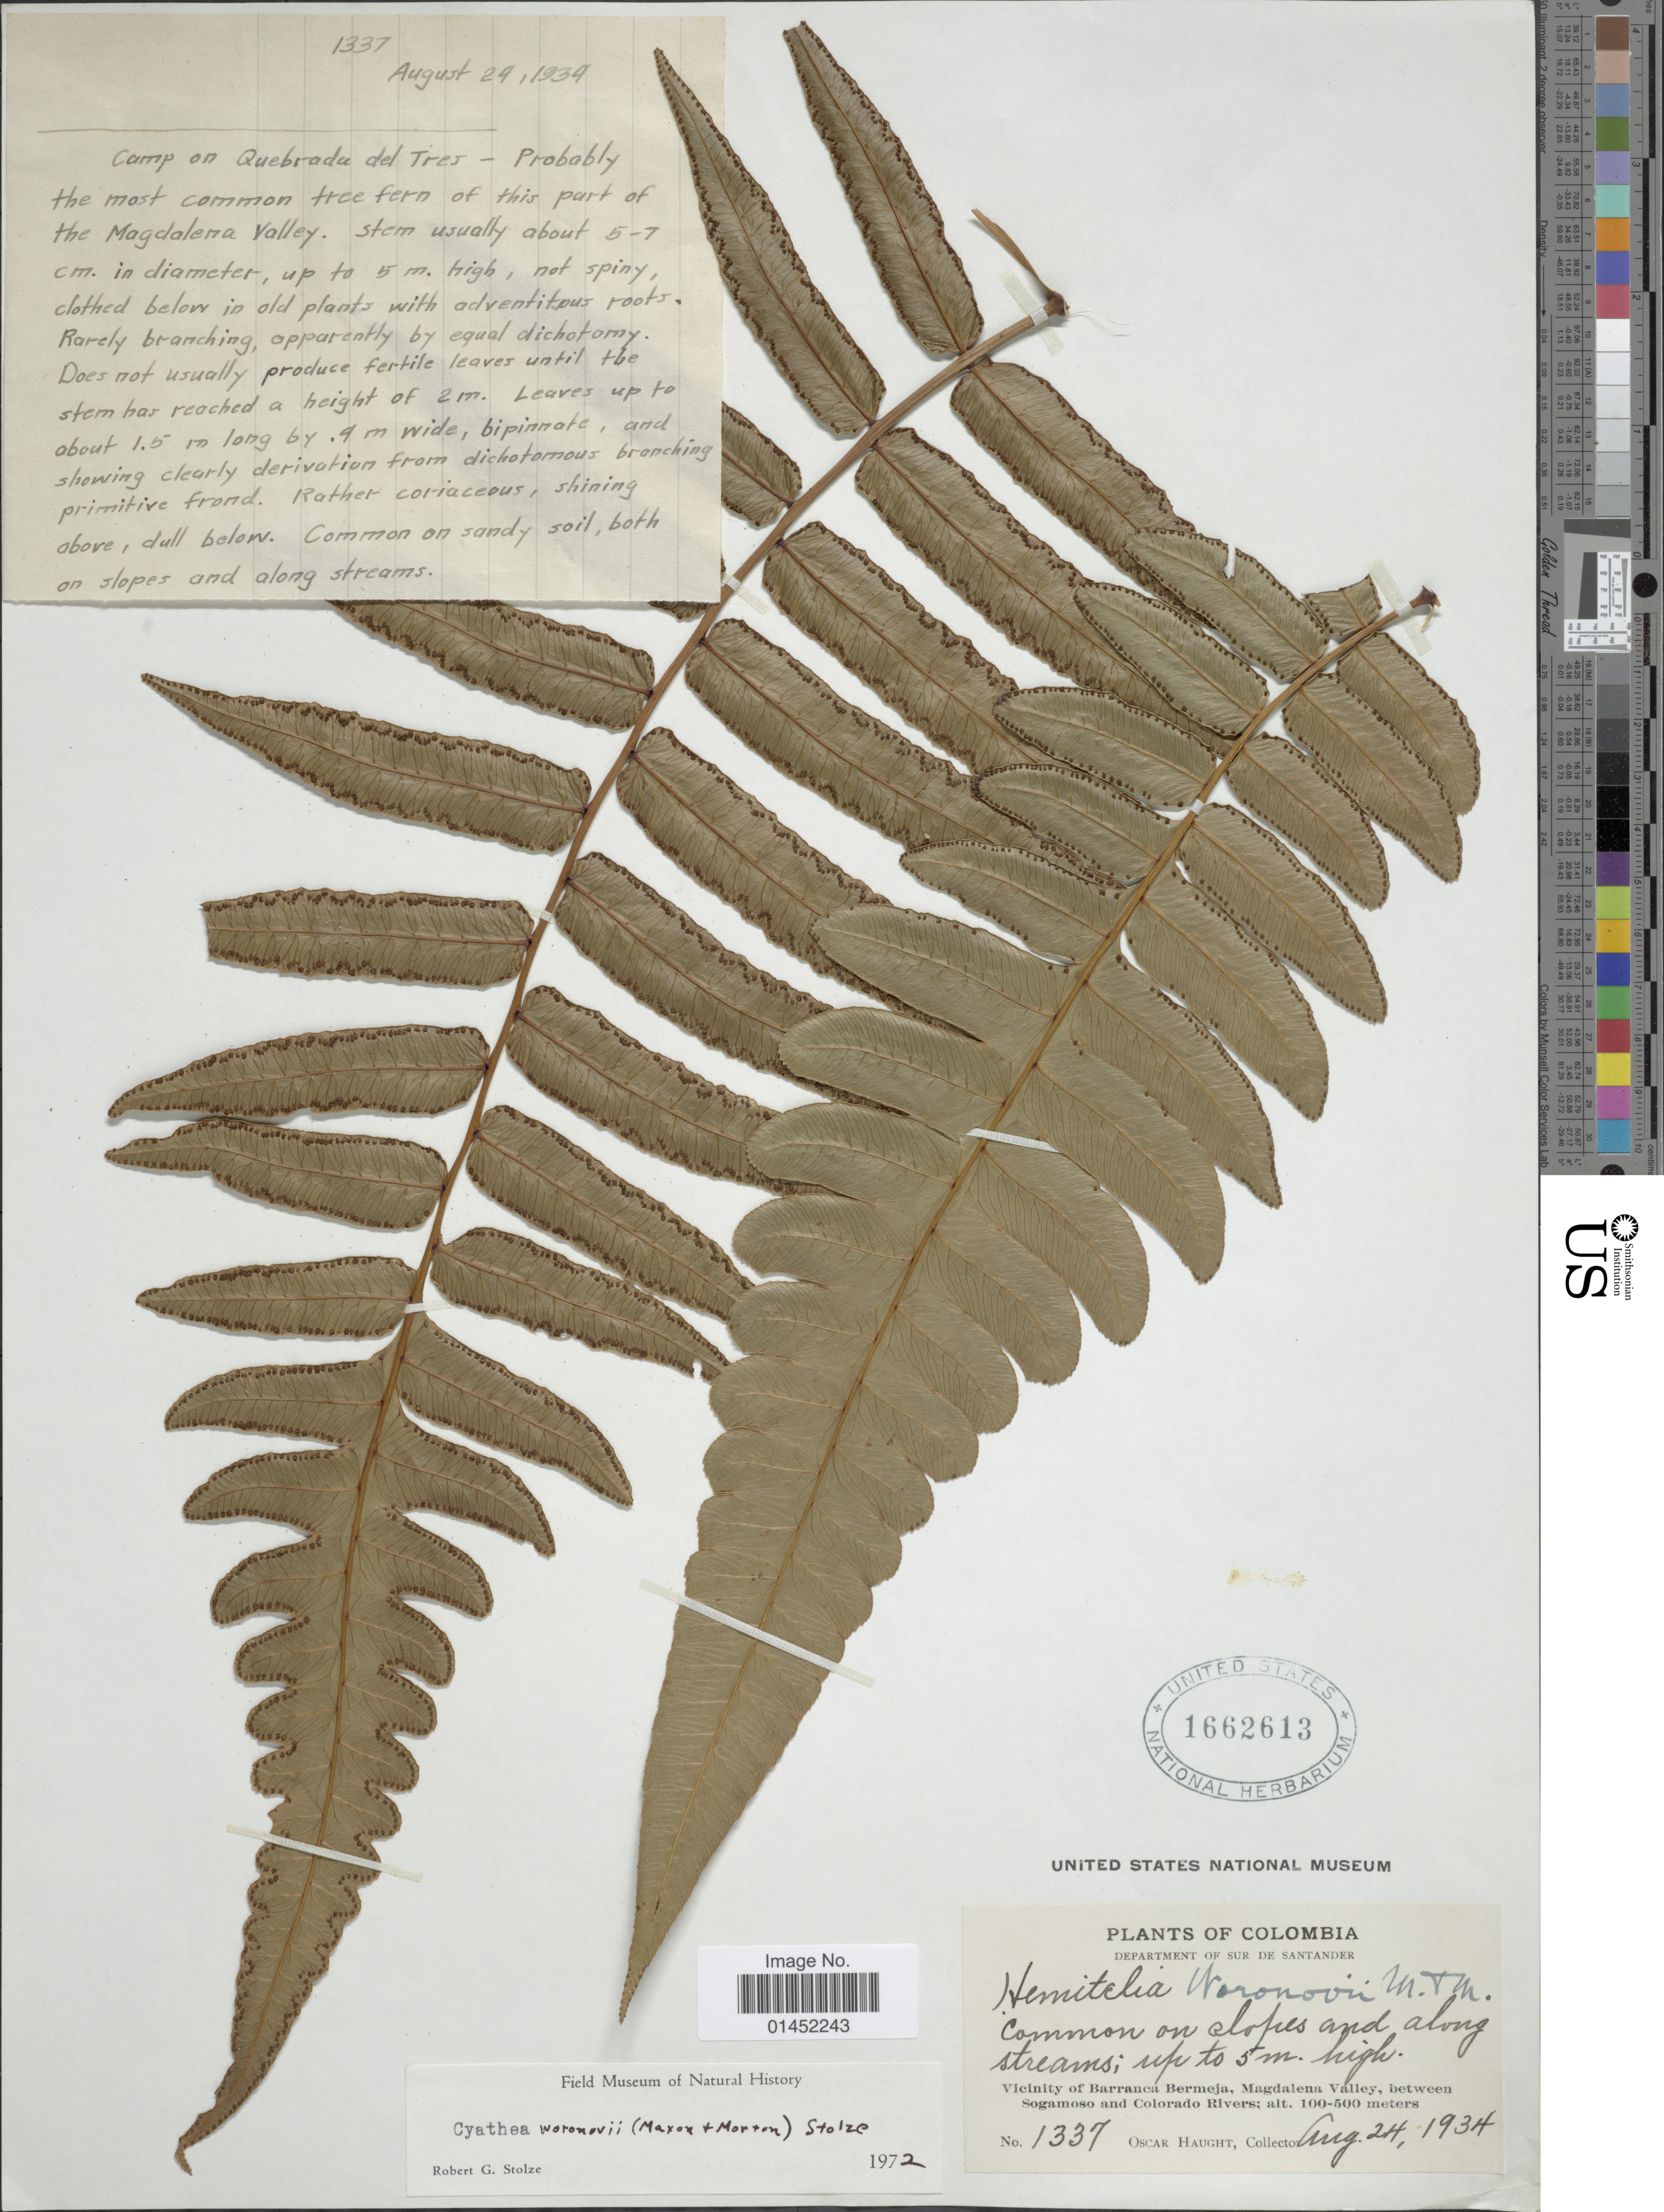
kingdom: Plantae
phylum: Tracheophyta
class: Polypodiopsida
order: Cyatheales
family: Cyatheaceae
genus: Cyathea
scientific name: Cyathea petiolata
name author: (Hook.) R.M. Tryon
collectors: O. L. Haught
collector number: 1337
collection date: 1934-08-24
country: Colombia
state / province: Santander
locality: Department of Sur de Santander, Vicinity of Barranca Bermeja, Magdalena Valley, between Sogamoso and Colorado Rivers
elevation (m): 100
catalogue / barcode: US 1662613